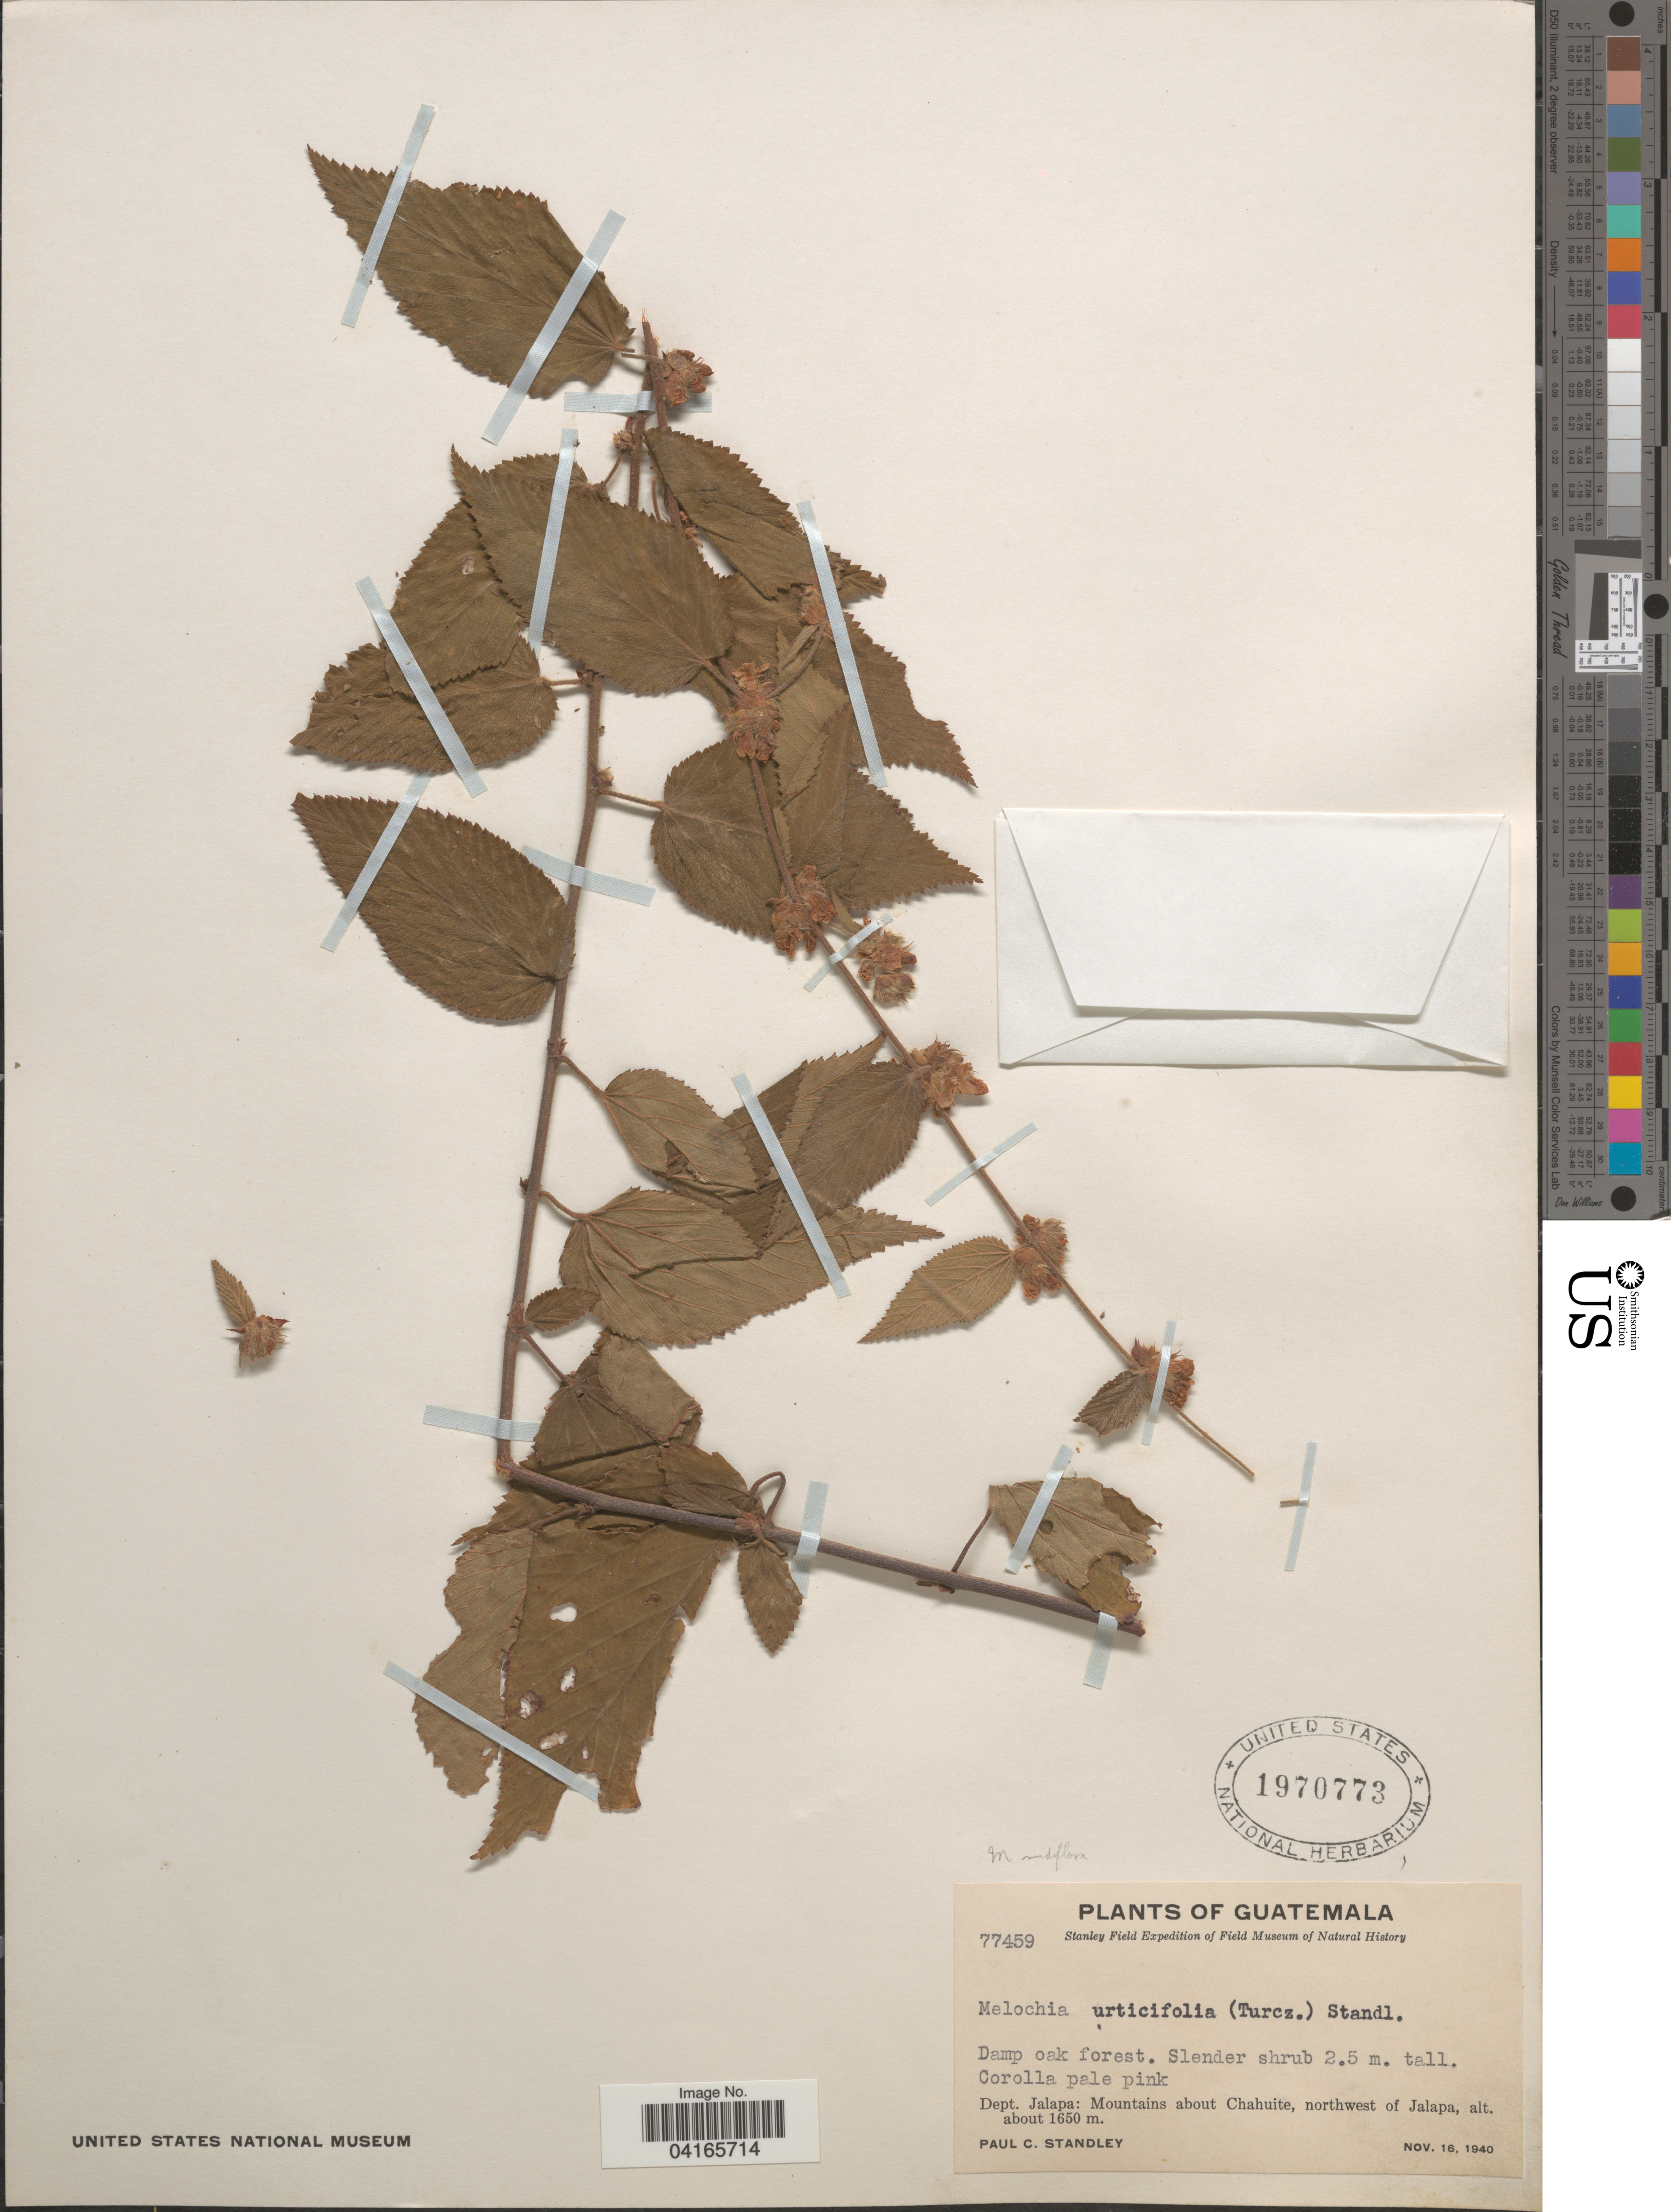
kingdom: Plantae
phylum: Tracheophyta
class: Magnoliopsida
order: Malvales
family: Malvaceae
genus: Melochia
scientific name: Melochia urticifolia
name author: (Turcz.) Standl.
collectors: P. C. Standley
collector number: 77459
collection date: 1940-11-16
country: Guatemala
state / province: Jalapa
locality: Stanley Field Expedition of Field Museum of Natural History. Dept. Jalapa: Mountains about Chahuite, northwest of Jalapa.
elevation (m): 1650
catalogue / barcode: US 1970773